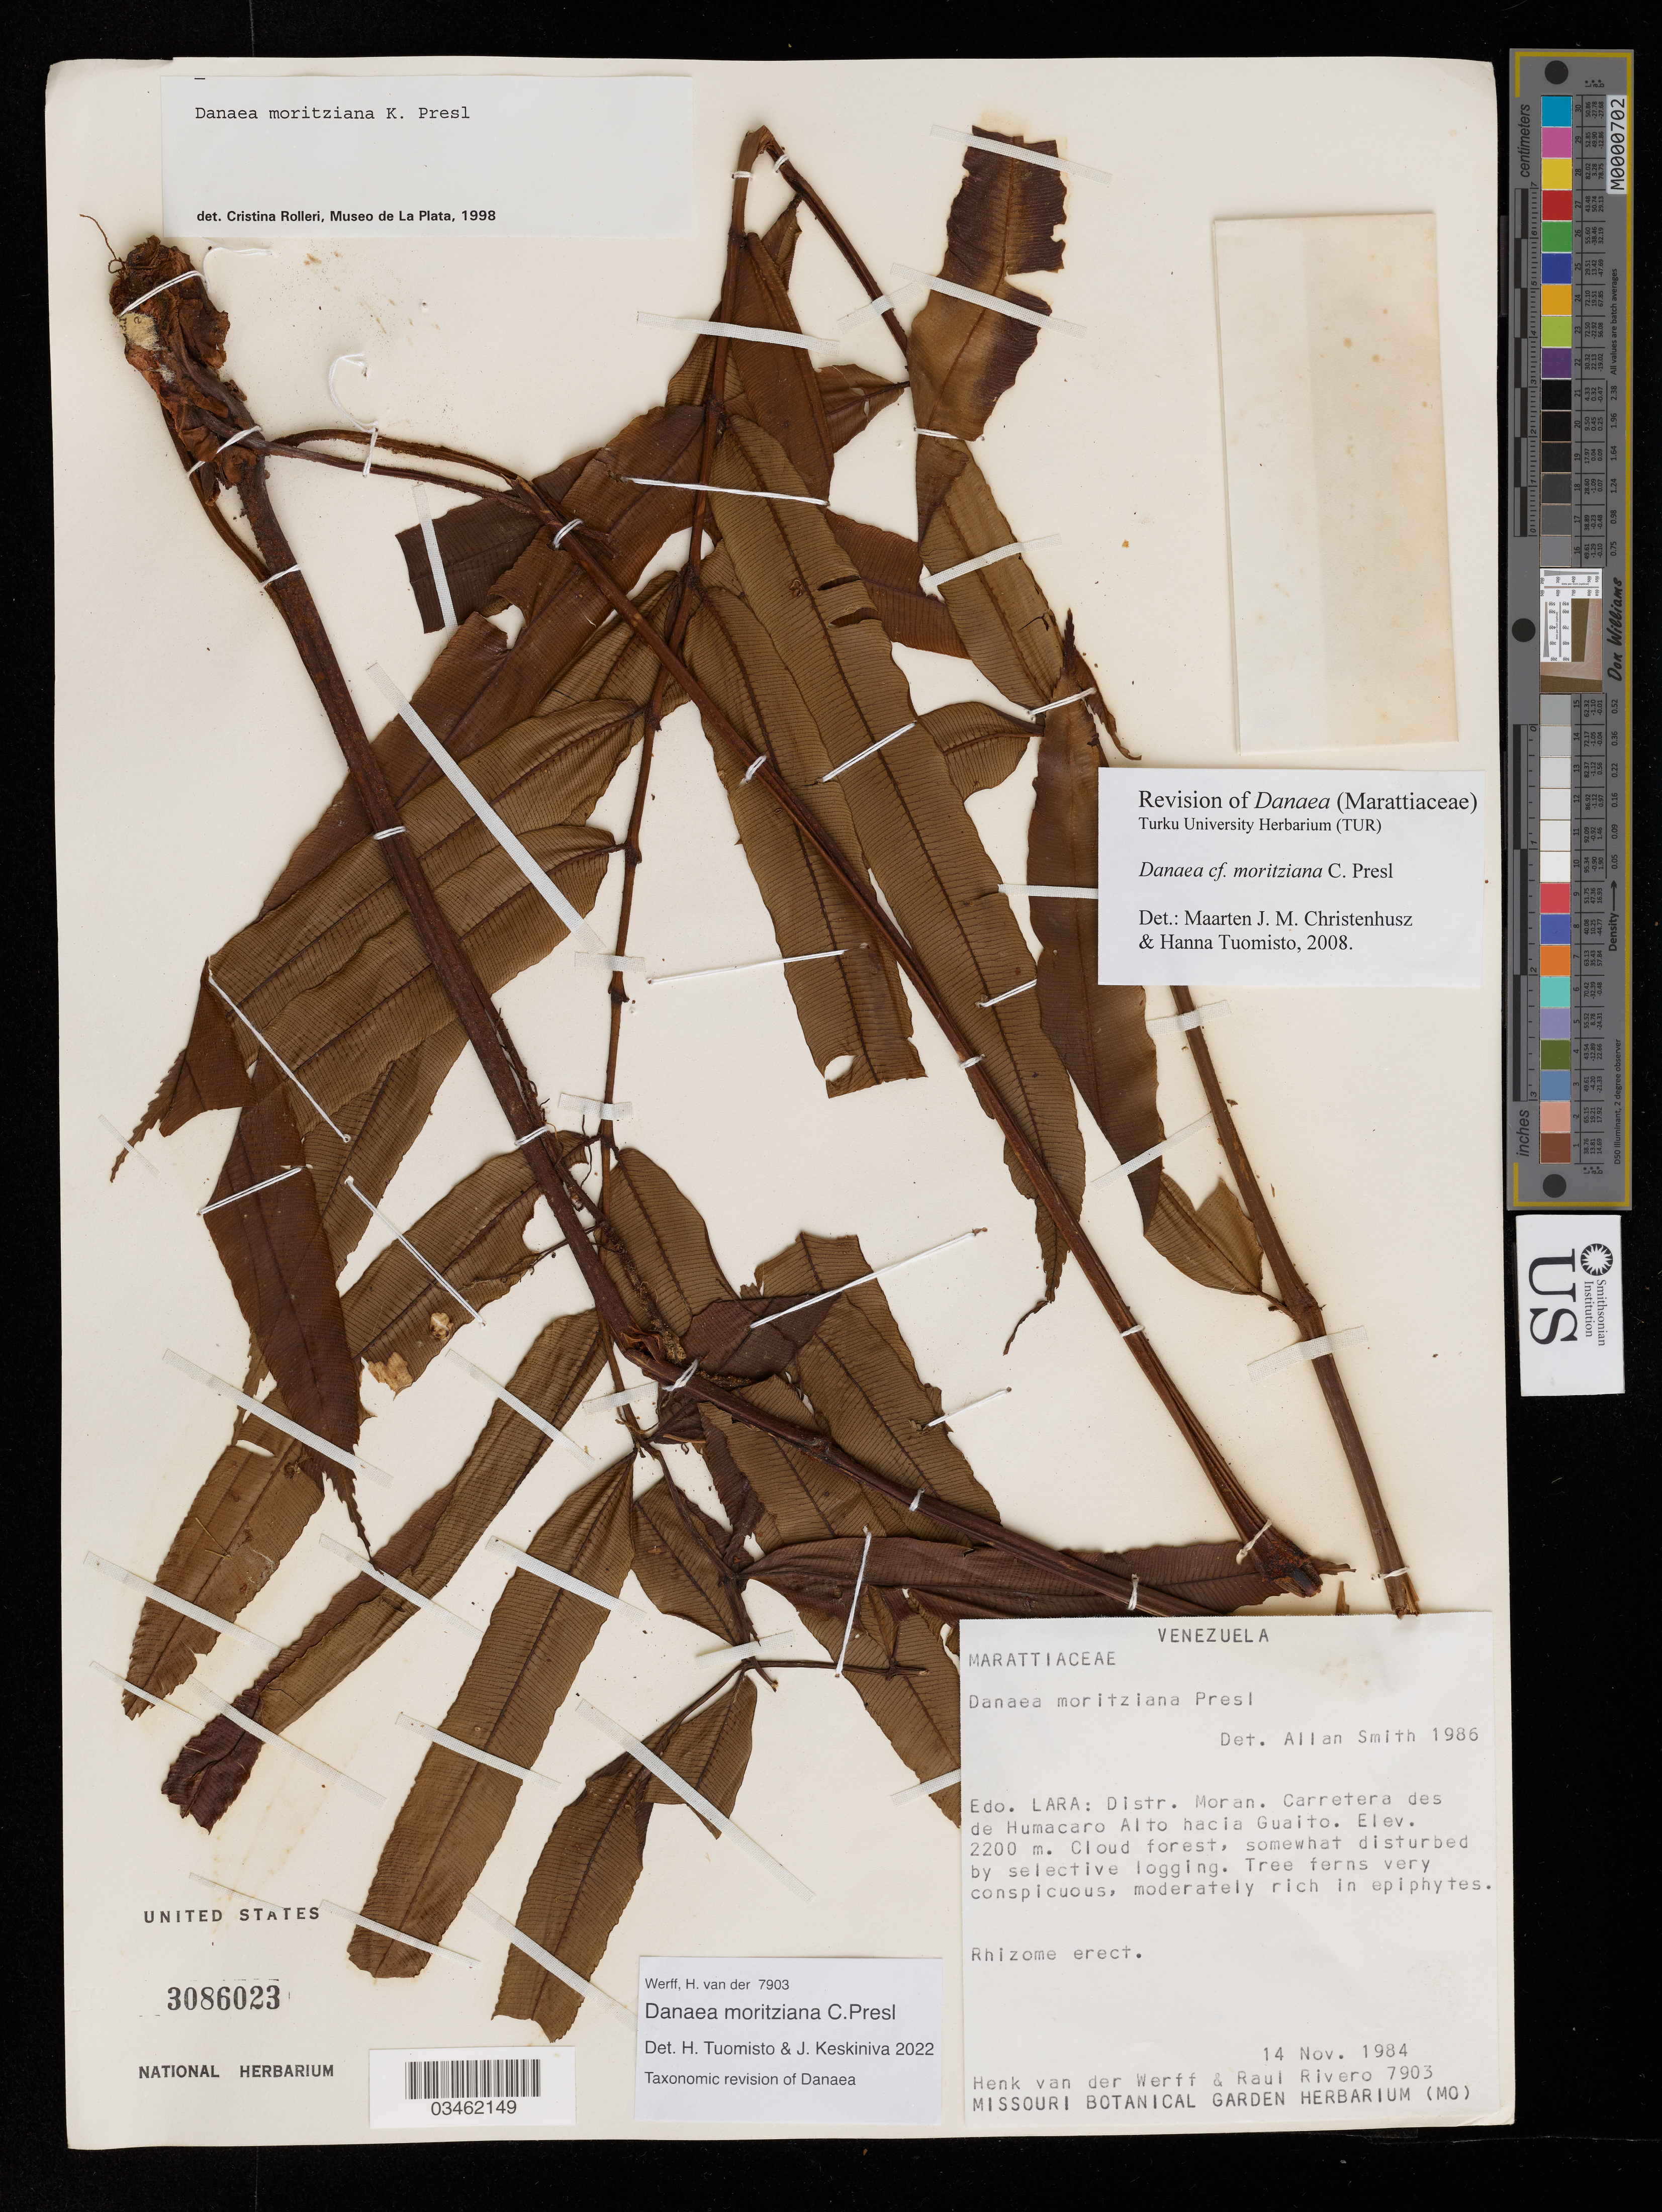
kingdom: Plantae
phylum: Tracheophyta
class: Polypodiopsida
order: Marattiales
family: Marattiaceae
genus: Danaea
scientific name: Danaea moritziana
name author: C. Presl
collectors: H. van der Werff & R. Rivero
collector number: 7903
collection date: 1984-11-14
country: Venezuela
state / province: Lara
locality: Distr. Moran. Carretera des de Humacaro Alto hacia Guaito.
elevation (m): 2200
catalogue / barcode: US 3086023